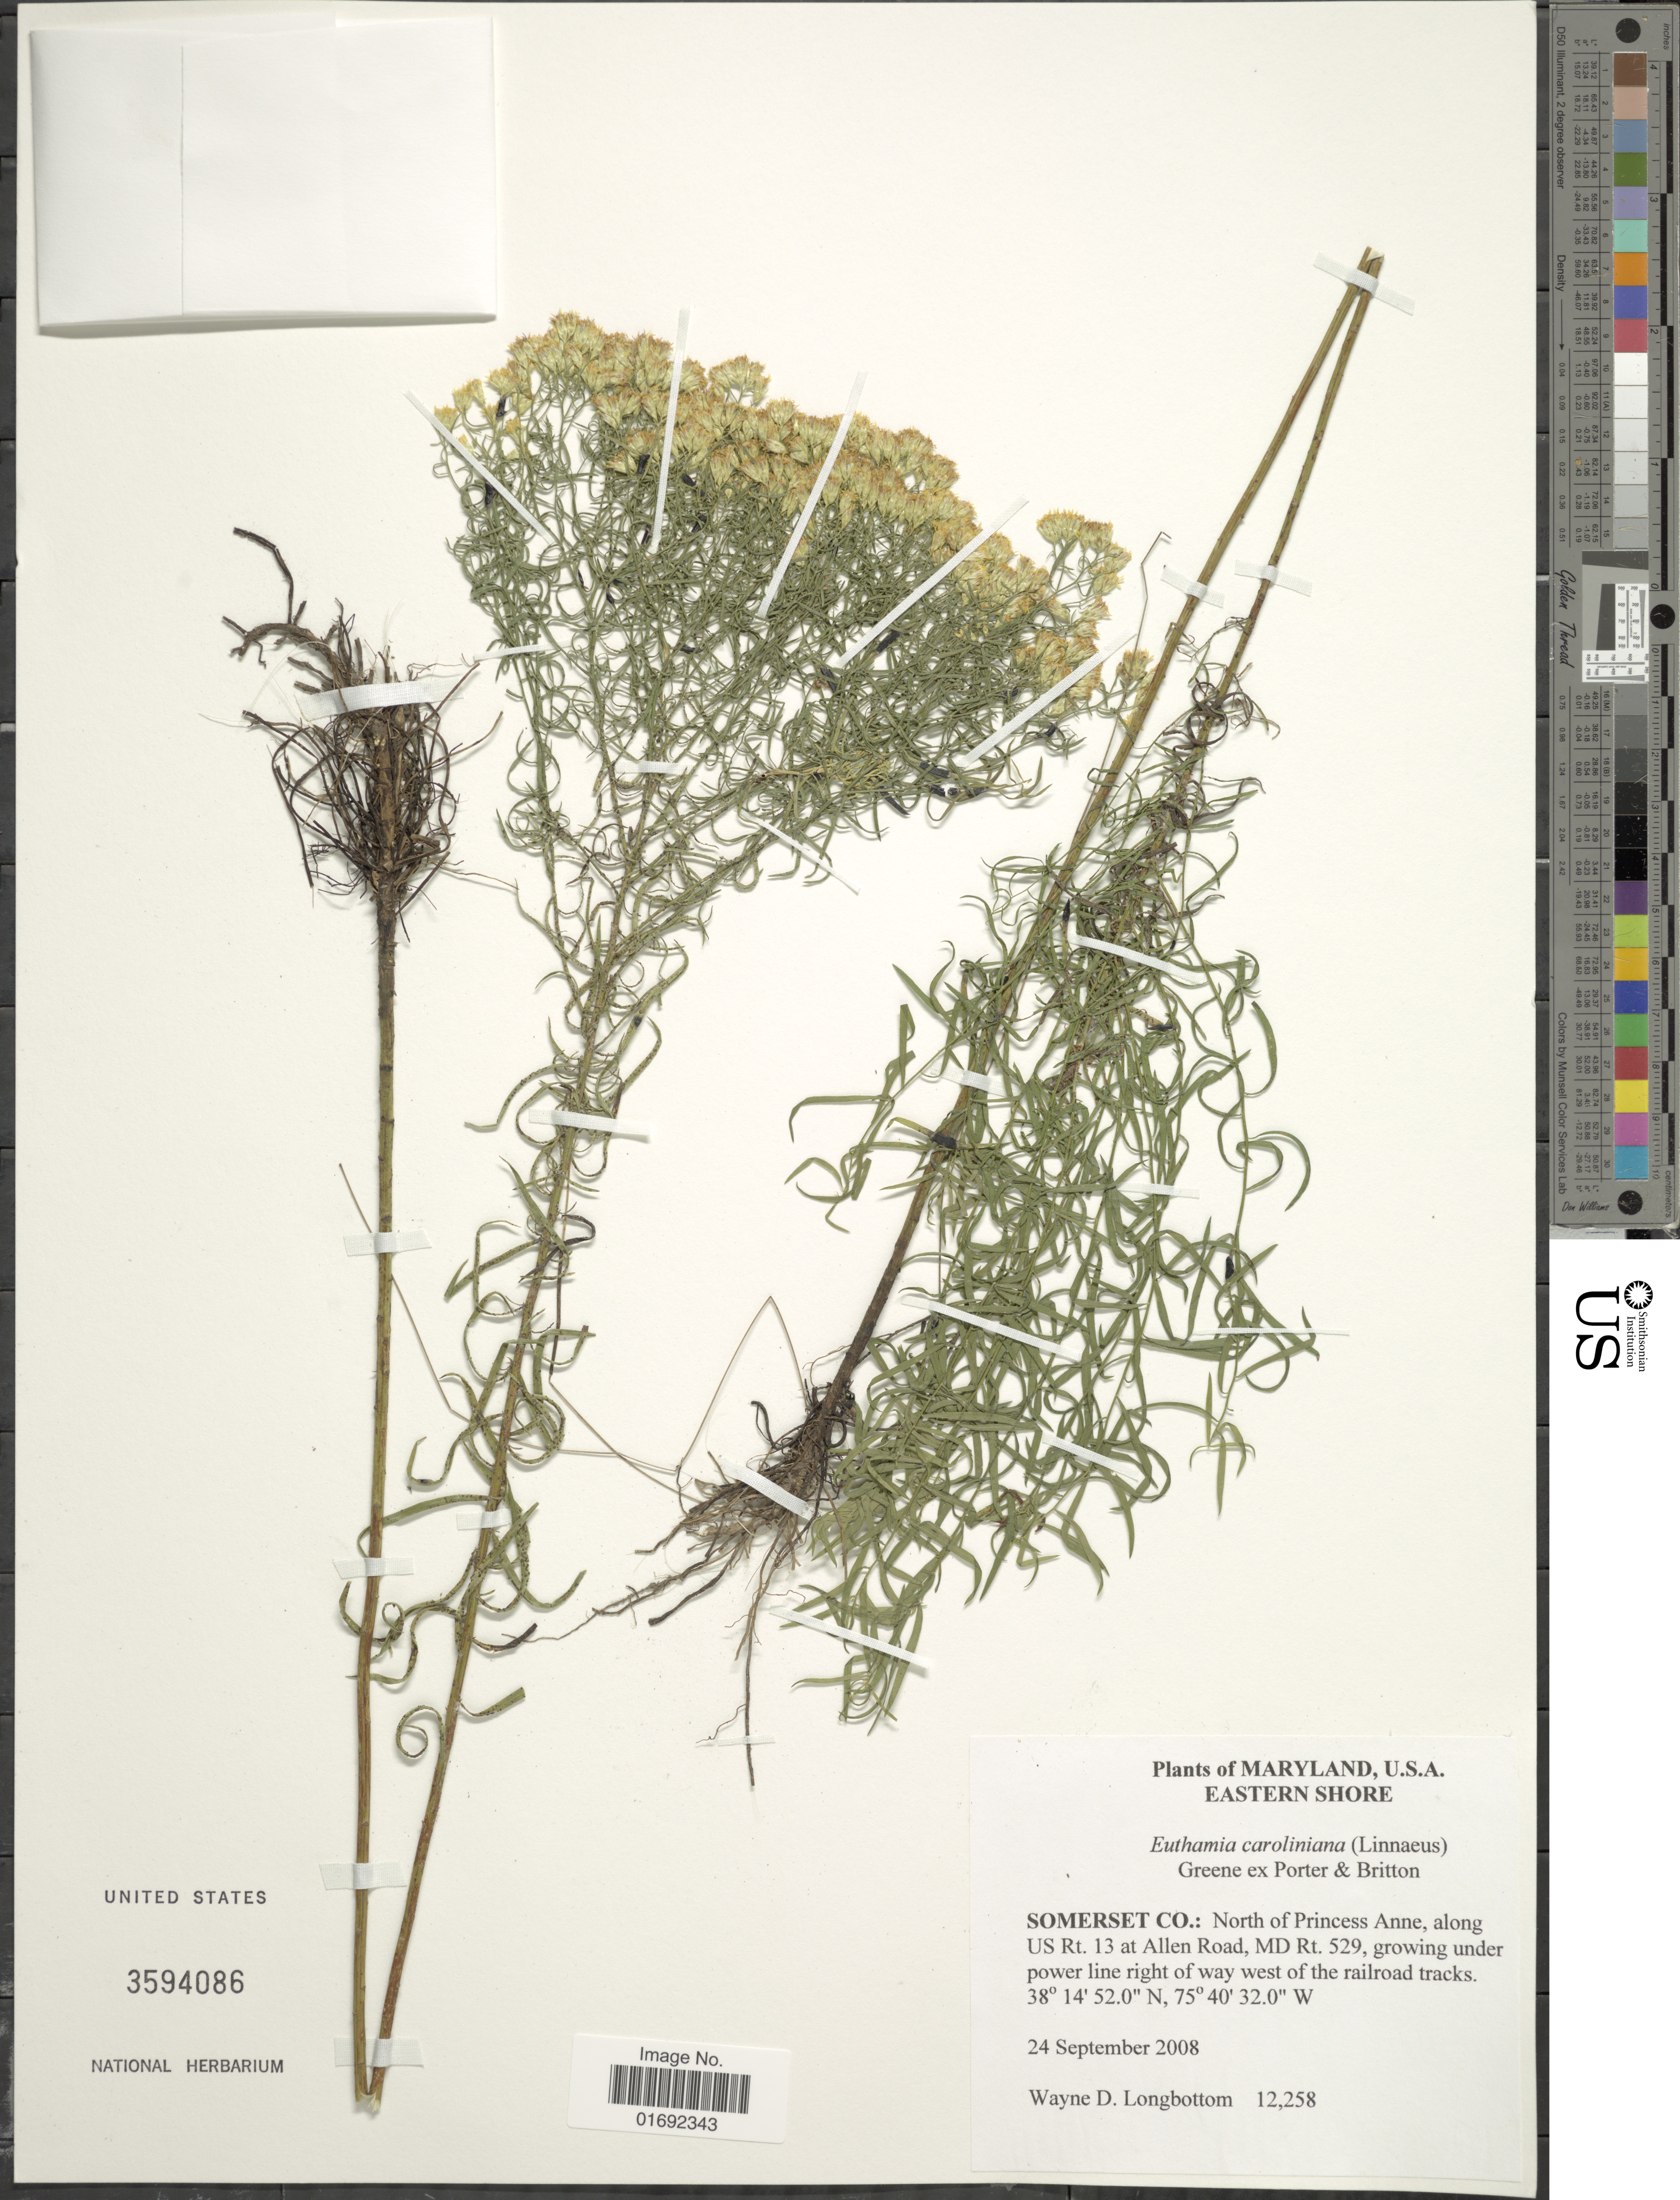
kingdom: Plantae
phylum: Tracheophyta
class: Magnoliopsida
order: Asterales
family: Asteraceae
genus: Euthamia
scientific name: Euthamia caroliniana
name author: (L.) Greene ex Porter & Britton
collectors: W. D. Longbottom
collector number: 12258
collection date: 2008-09-24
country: United States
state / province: Maryland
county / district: Somerset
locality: U. S. A., Eastern Shore, Somerset Co., North of Princess Anne, along US Rt. 13 at Allen Road, MD Rt. 529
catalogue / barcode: US 3594086